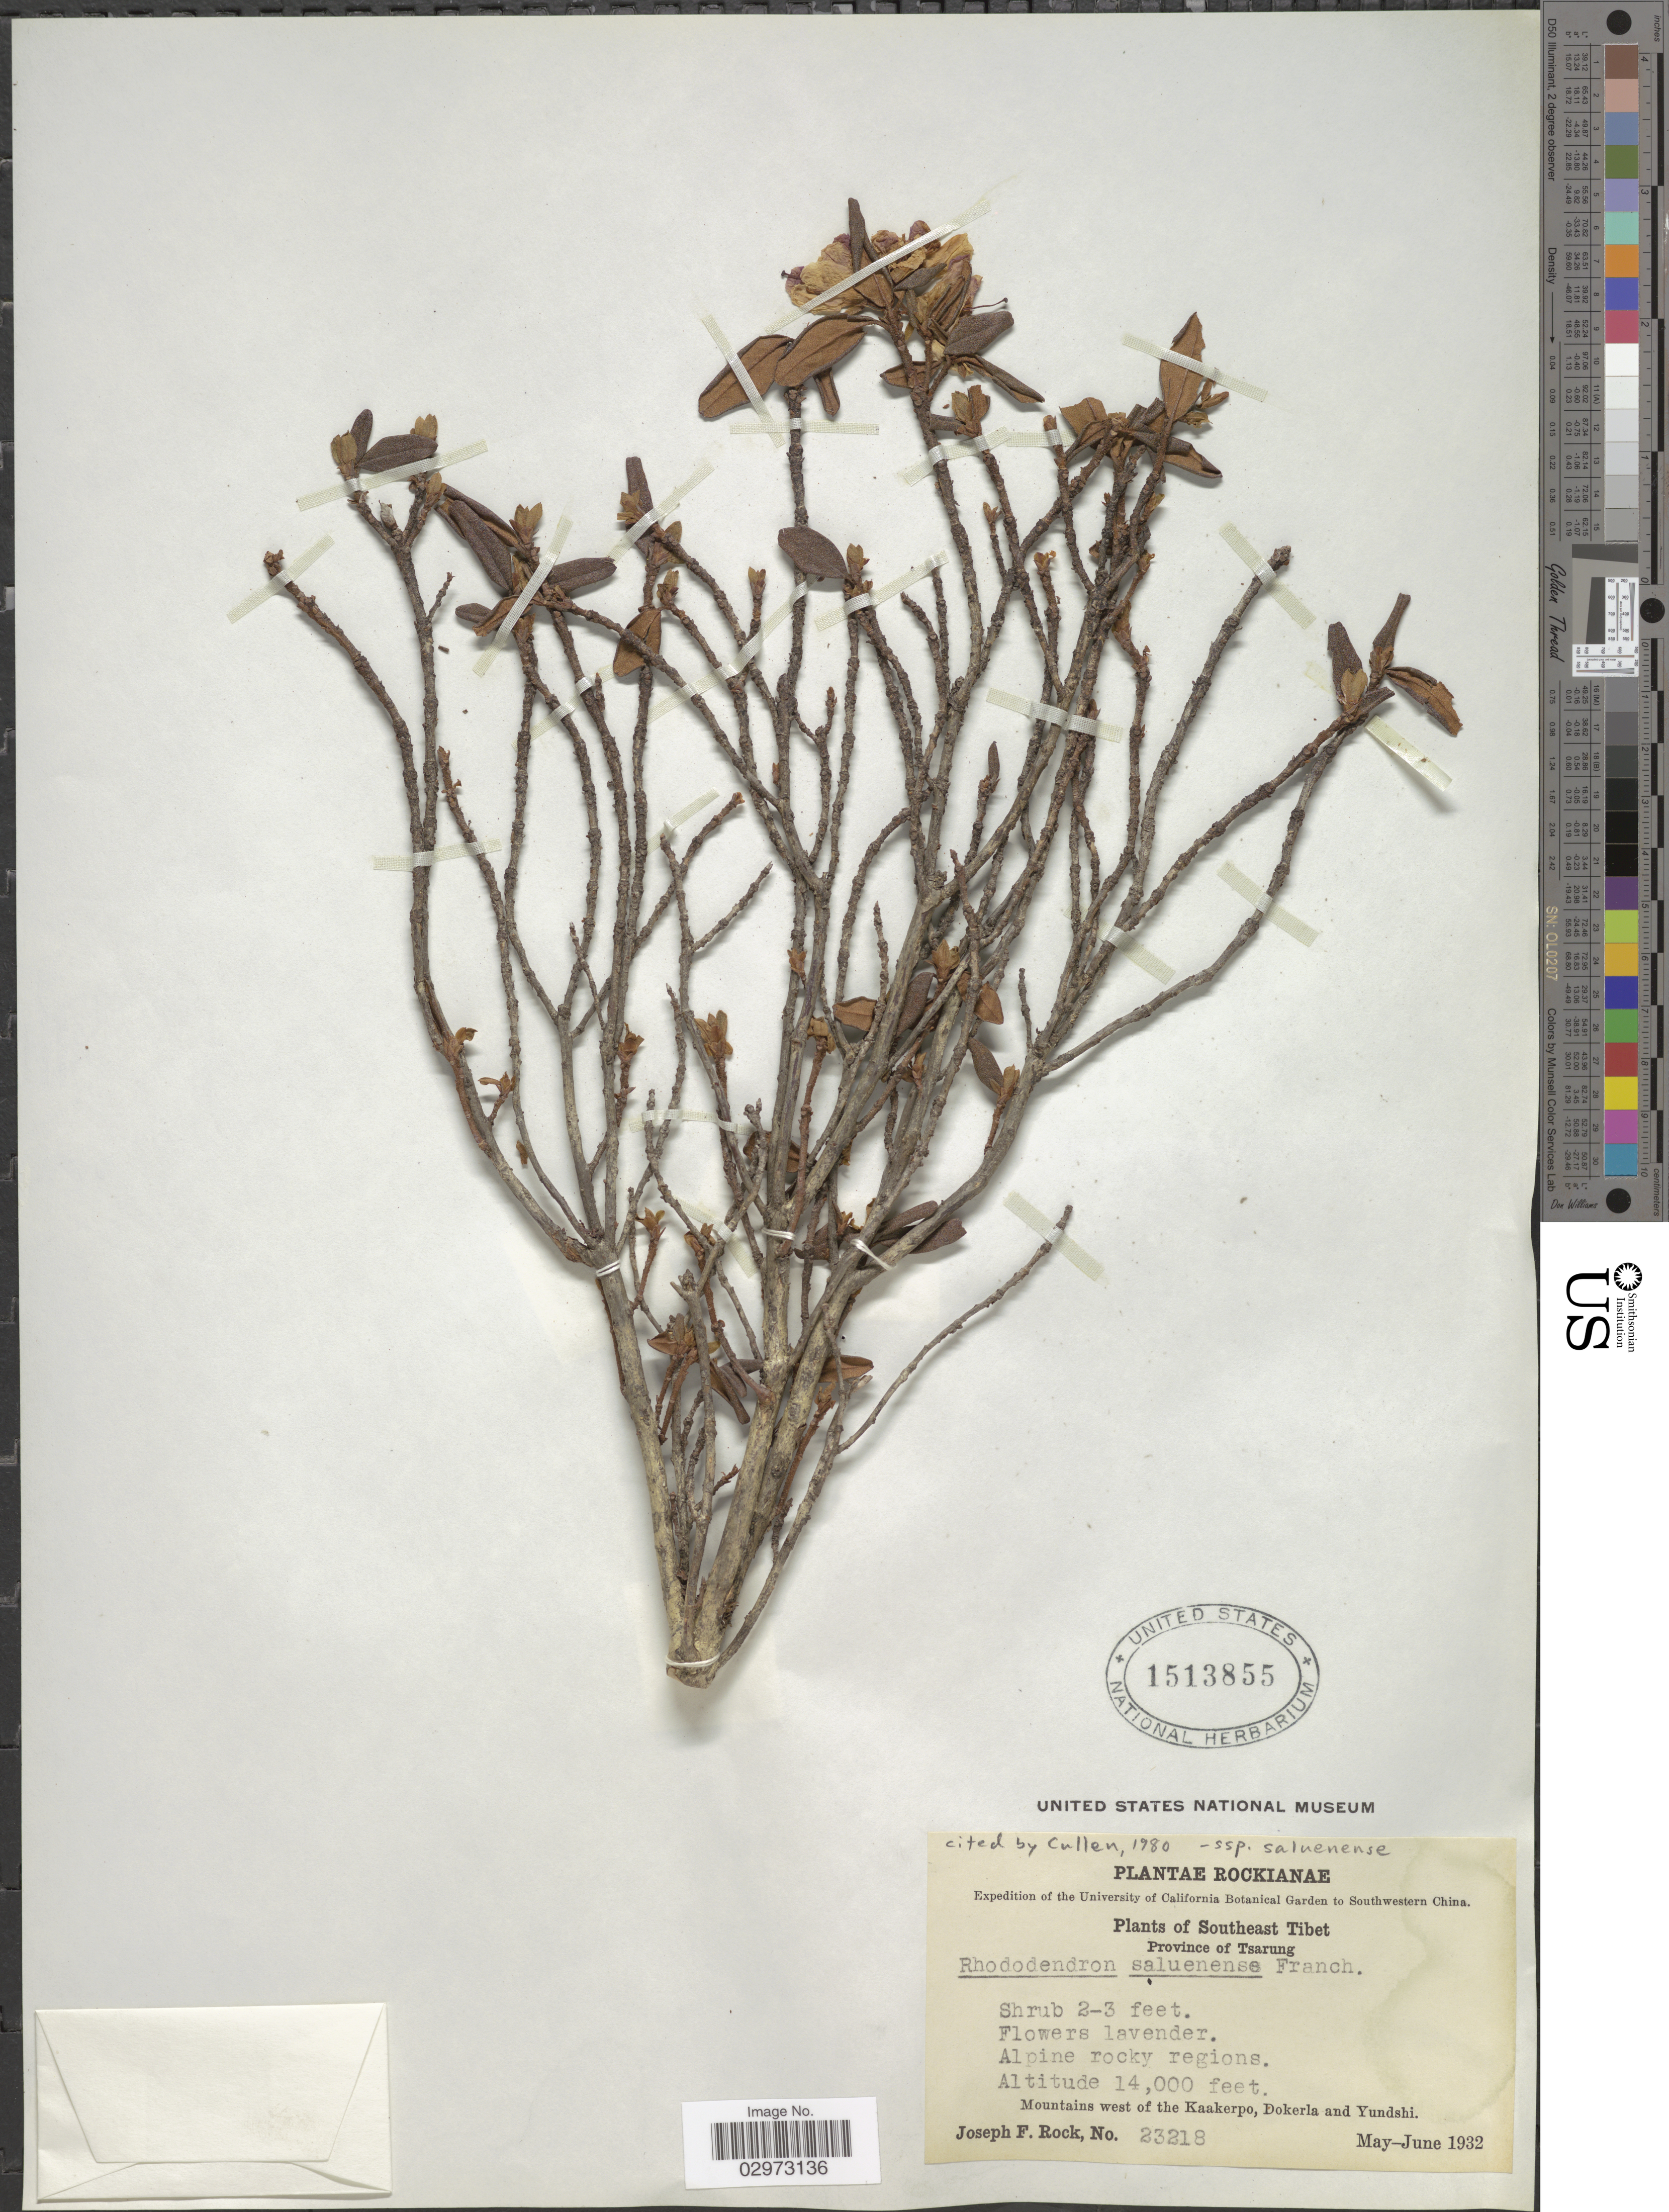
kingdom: Plantae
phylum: Tracheophyta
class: Magnoliopsida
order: Ericales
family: Ericaceae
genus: Rhododendron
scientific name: Rhododendron saluenense subsp. saluenense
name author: Franch.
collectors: J. F. Rock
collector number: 23218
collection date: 1932-05/1932-06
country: China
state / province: Xizang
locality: Southwestern China. Southeast Tibet. Province of Tsarung. Alpine rocky regions. Mountains west of the Kaakerpo, Dokerla and Yundshi.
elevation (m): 4267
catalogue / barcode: US 1513855